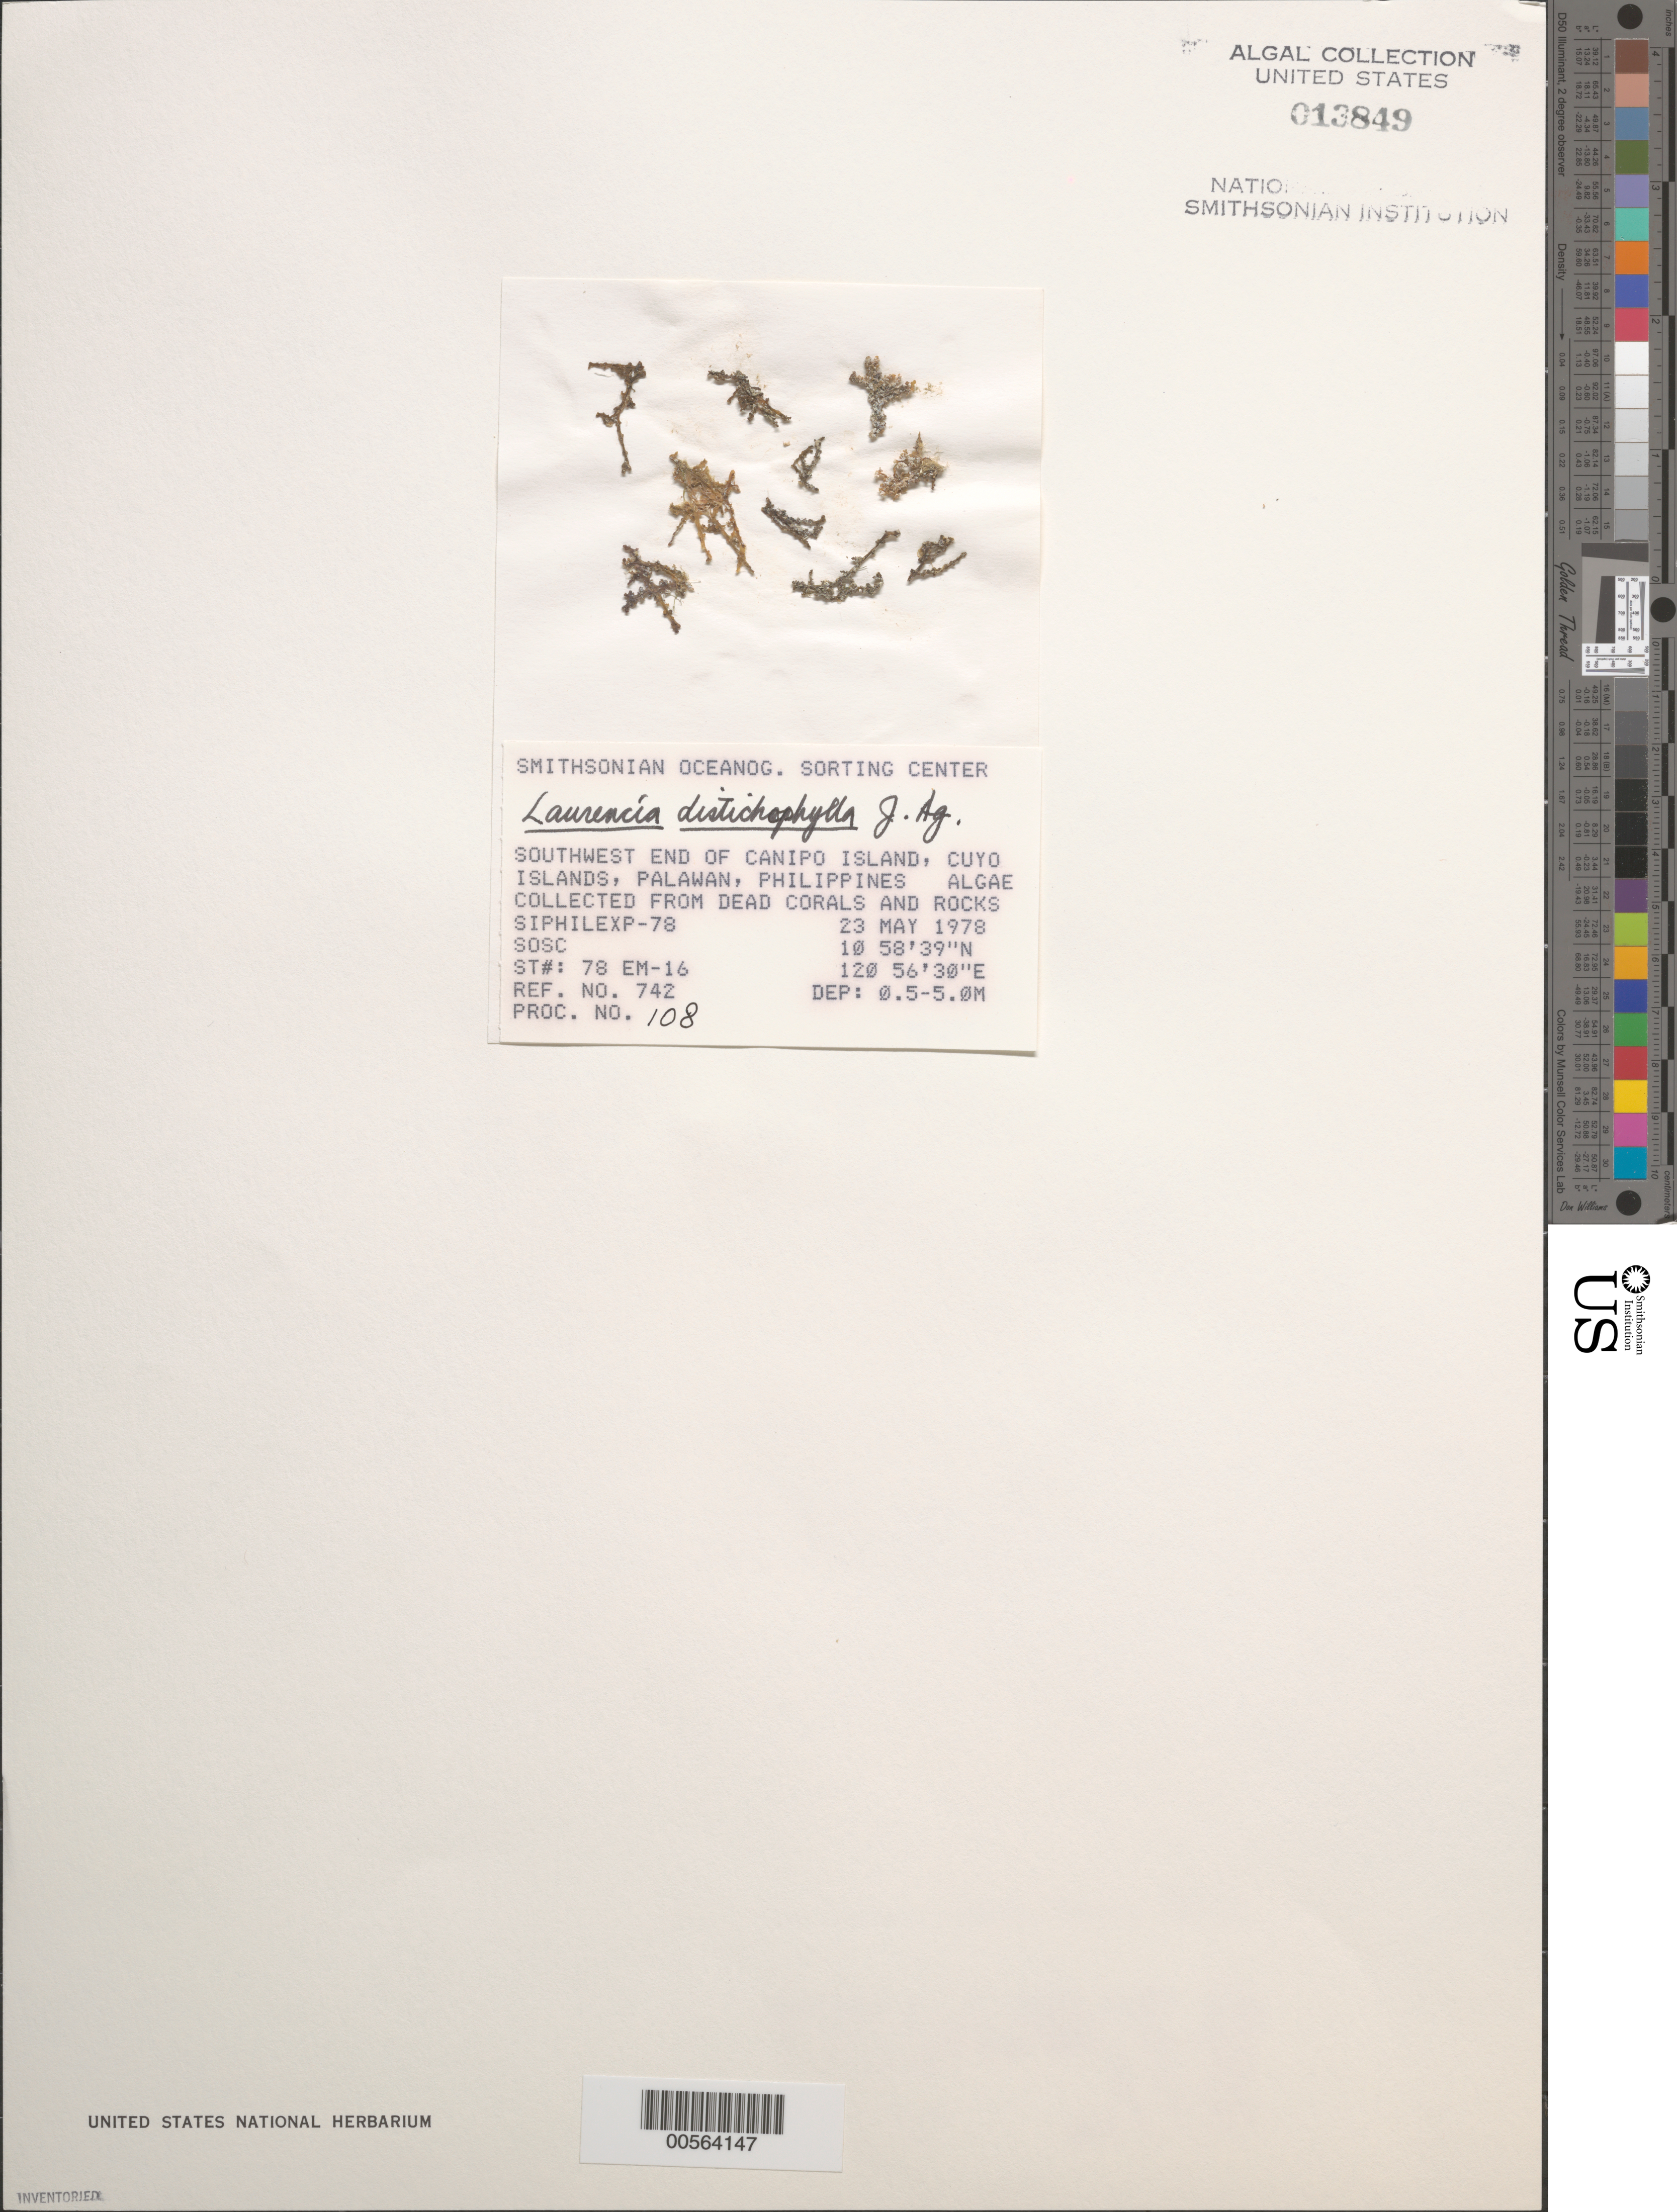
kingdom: Plantae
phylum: Rhodophyta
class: Florideophyceae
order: Ceramiales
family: Rhodomelaceae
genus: Laurencia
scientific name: Laurencia distichophylla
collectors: SOSC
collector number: Station 78 Em-16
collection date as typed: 23 May 1978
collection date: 1978-05-23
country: Philippines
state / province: Mimaropa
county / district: Palawan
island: Canipo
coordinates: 10 58' 39" N, 120 56' 30" E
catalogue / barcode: US 13849